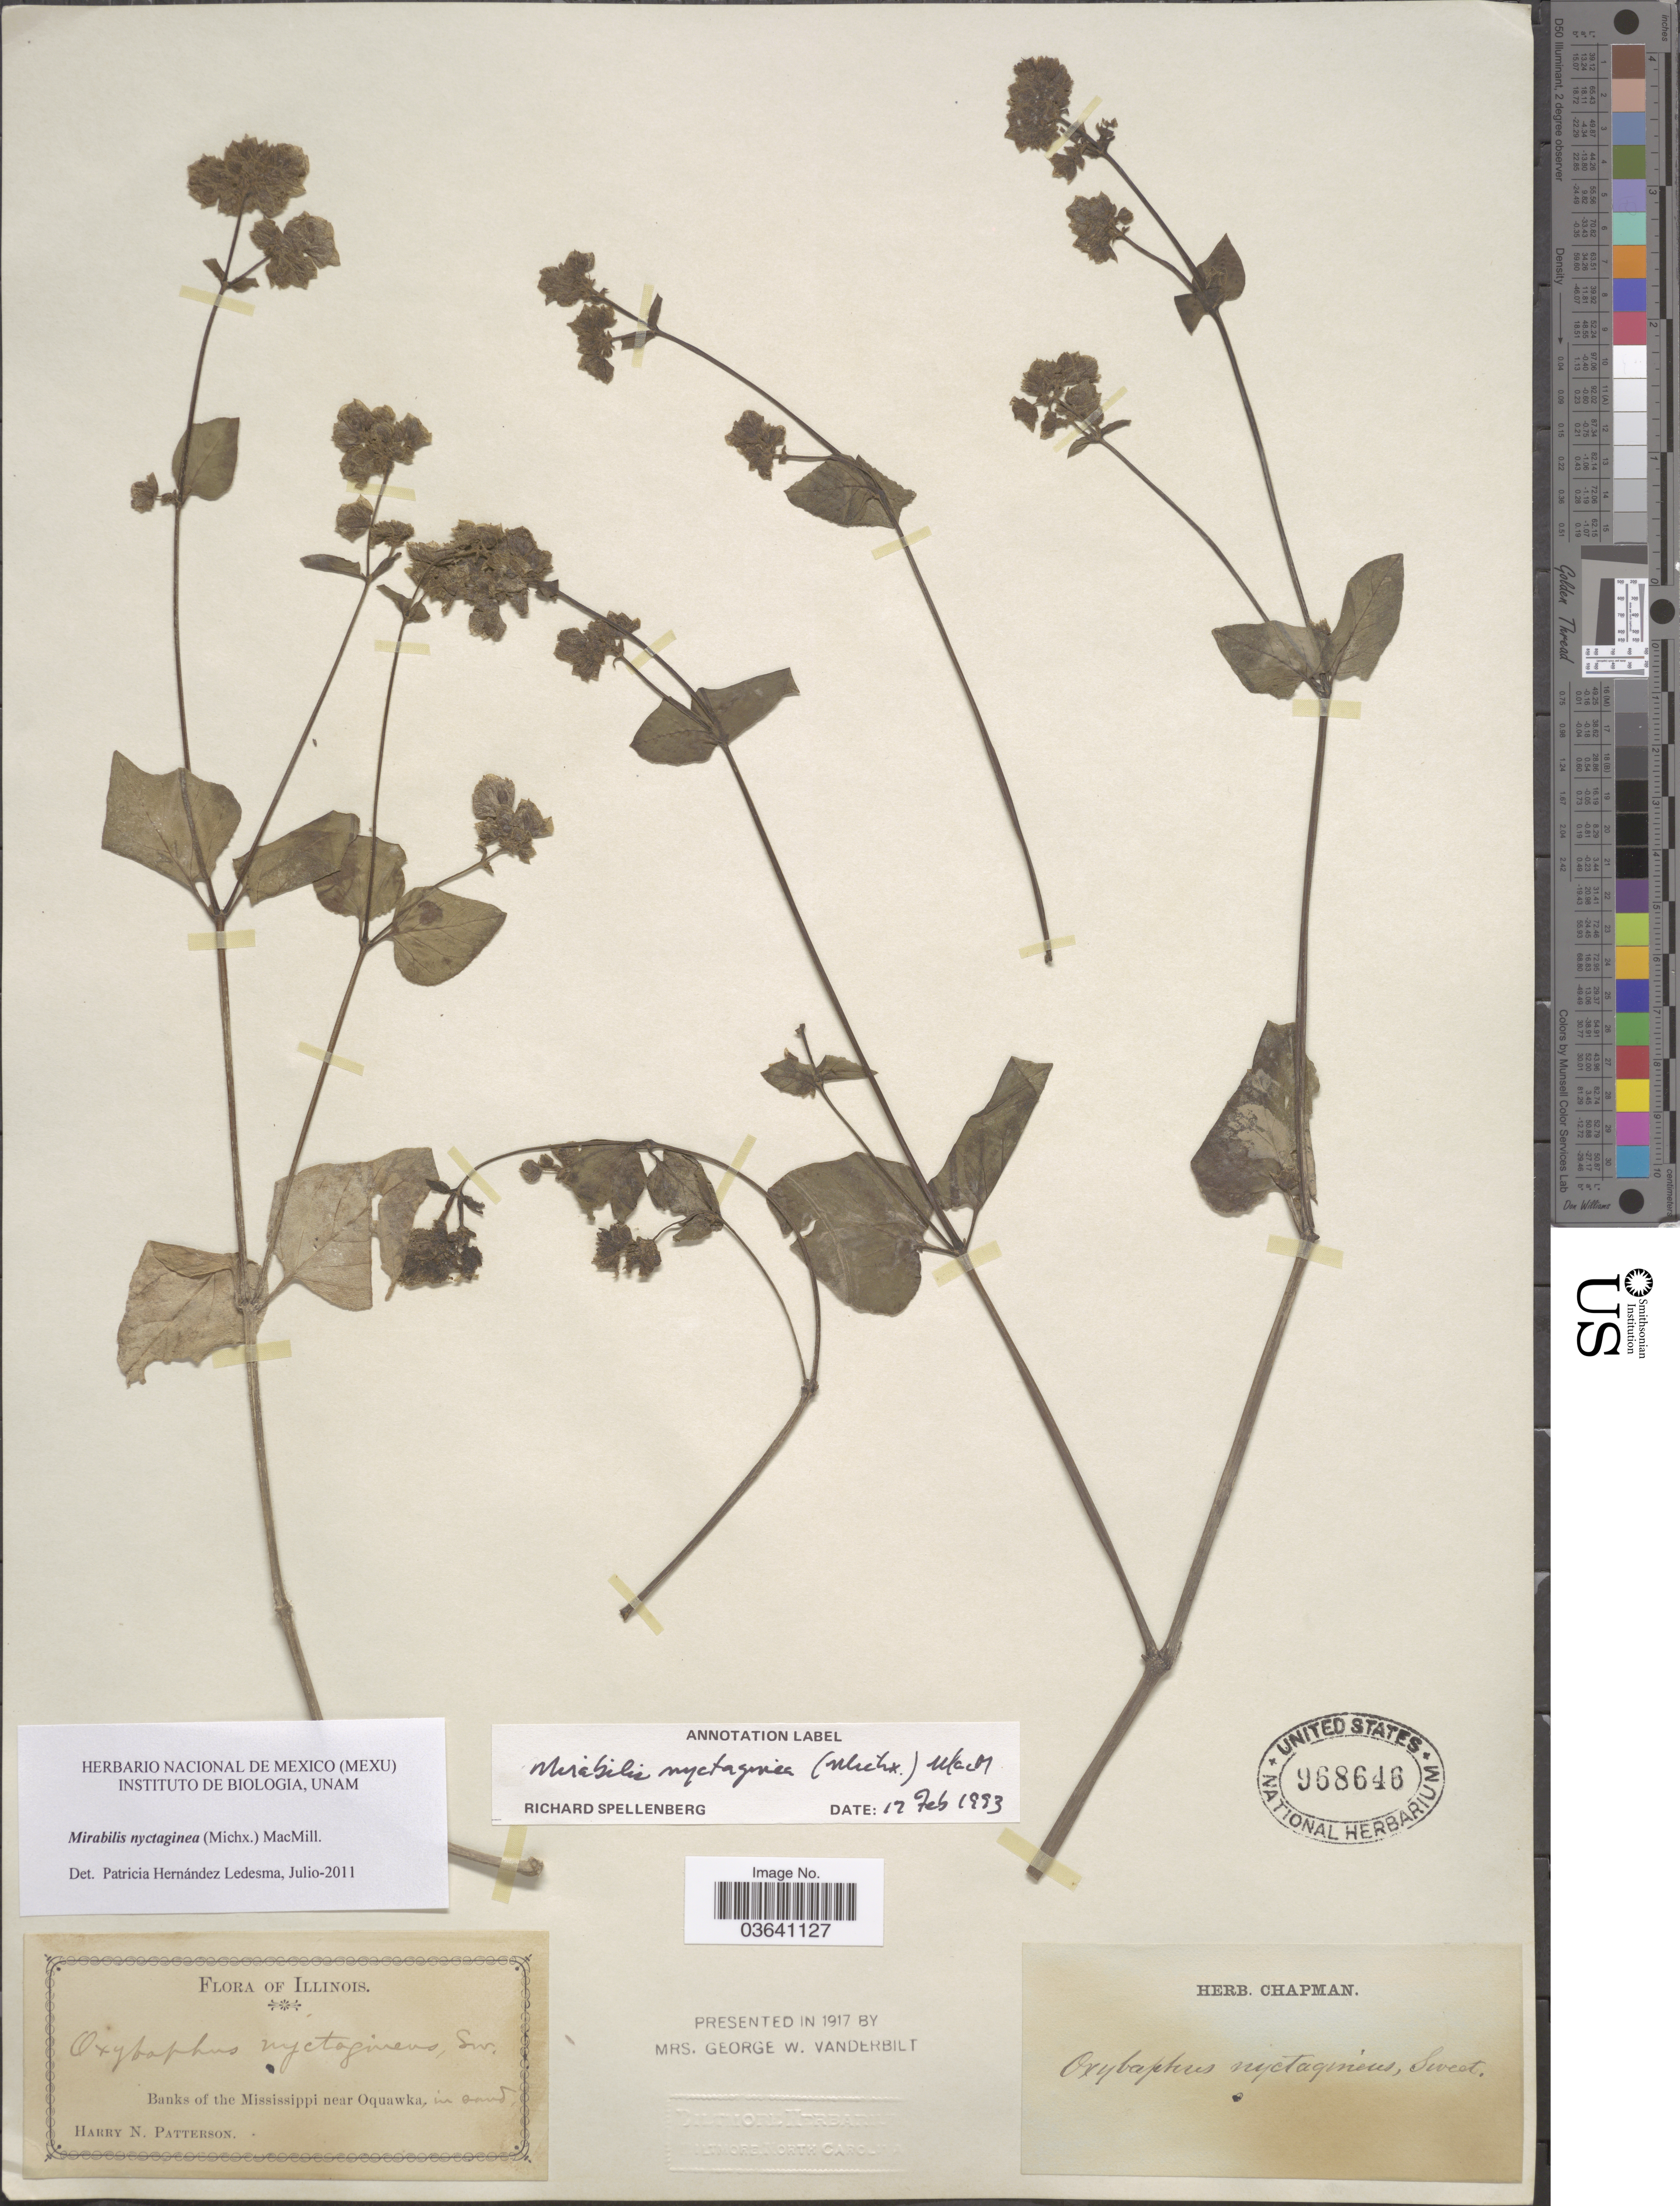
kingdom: Plantae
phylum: Tracheophyta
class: Magnoliopsida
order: Caryophyllales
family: Nyctaginaceae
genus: Mirabilis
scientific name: Mirabilis nyctaginea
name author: (Michx.) MacMill.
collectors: H. N. Patterson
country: United States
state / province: Illinois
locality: Banks of the Mississippi near Oquawka.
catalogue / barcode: US 968646